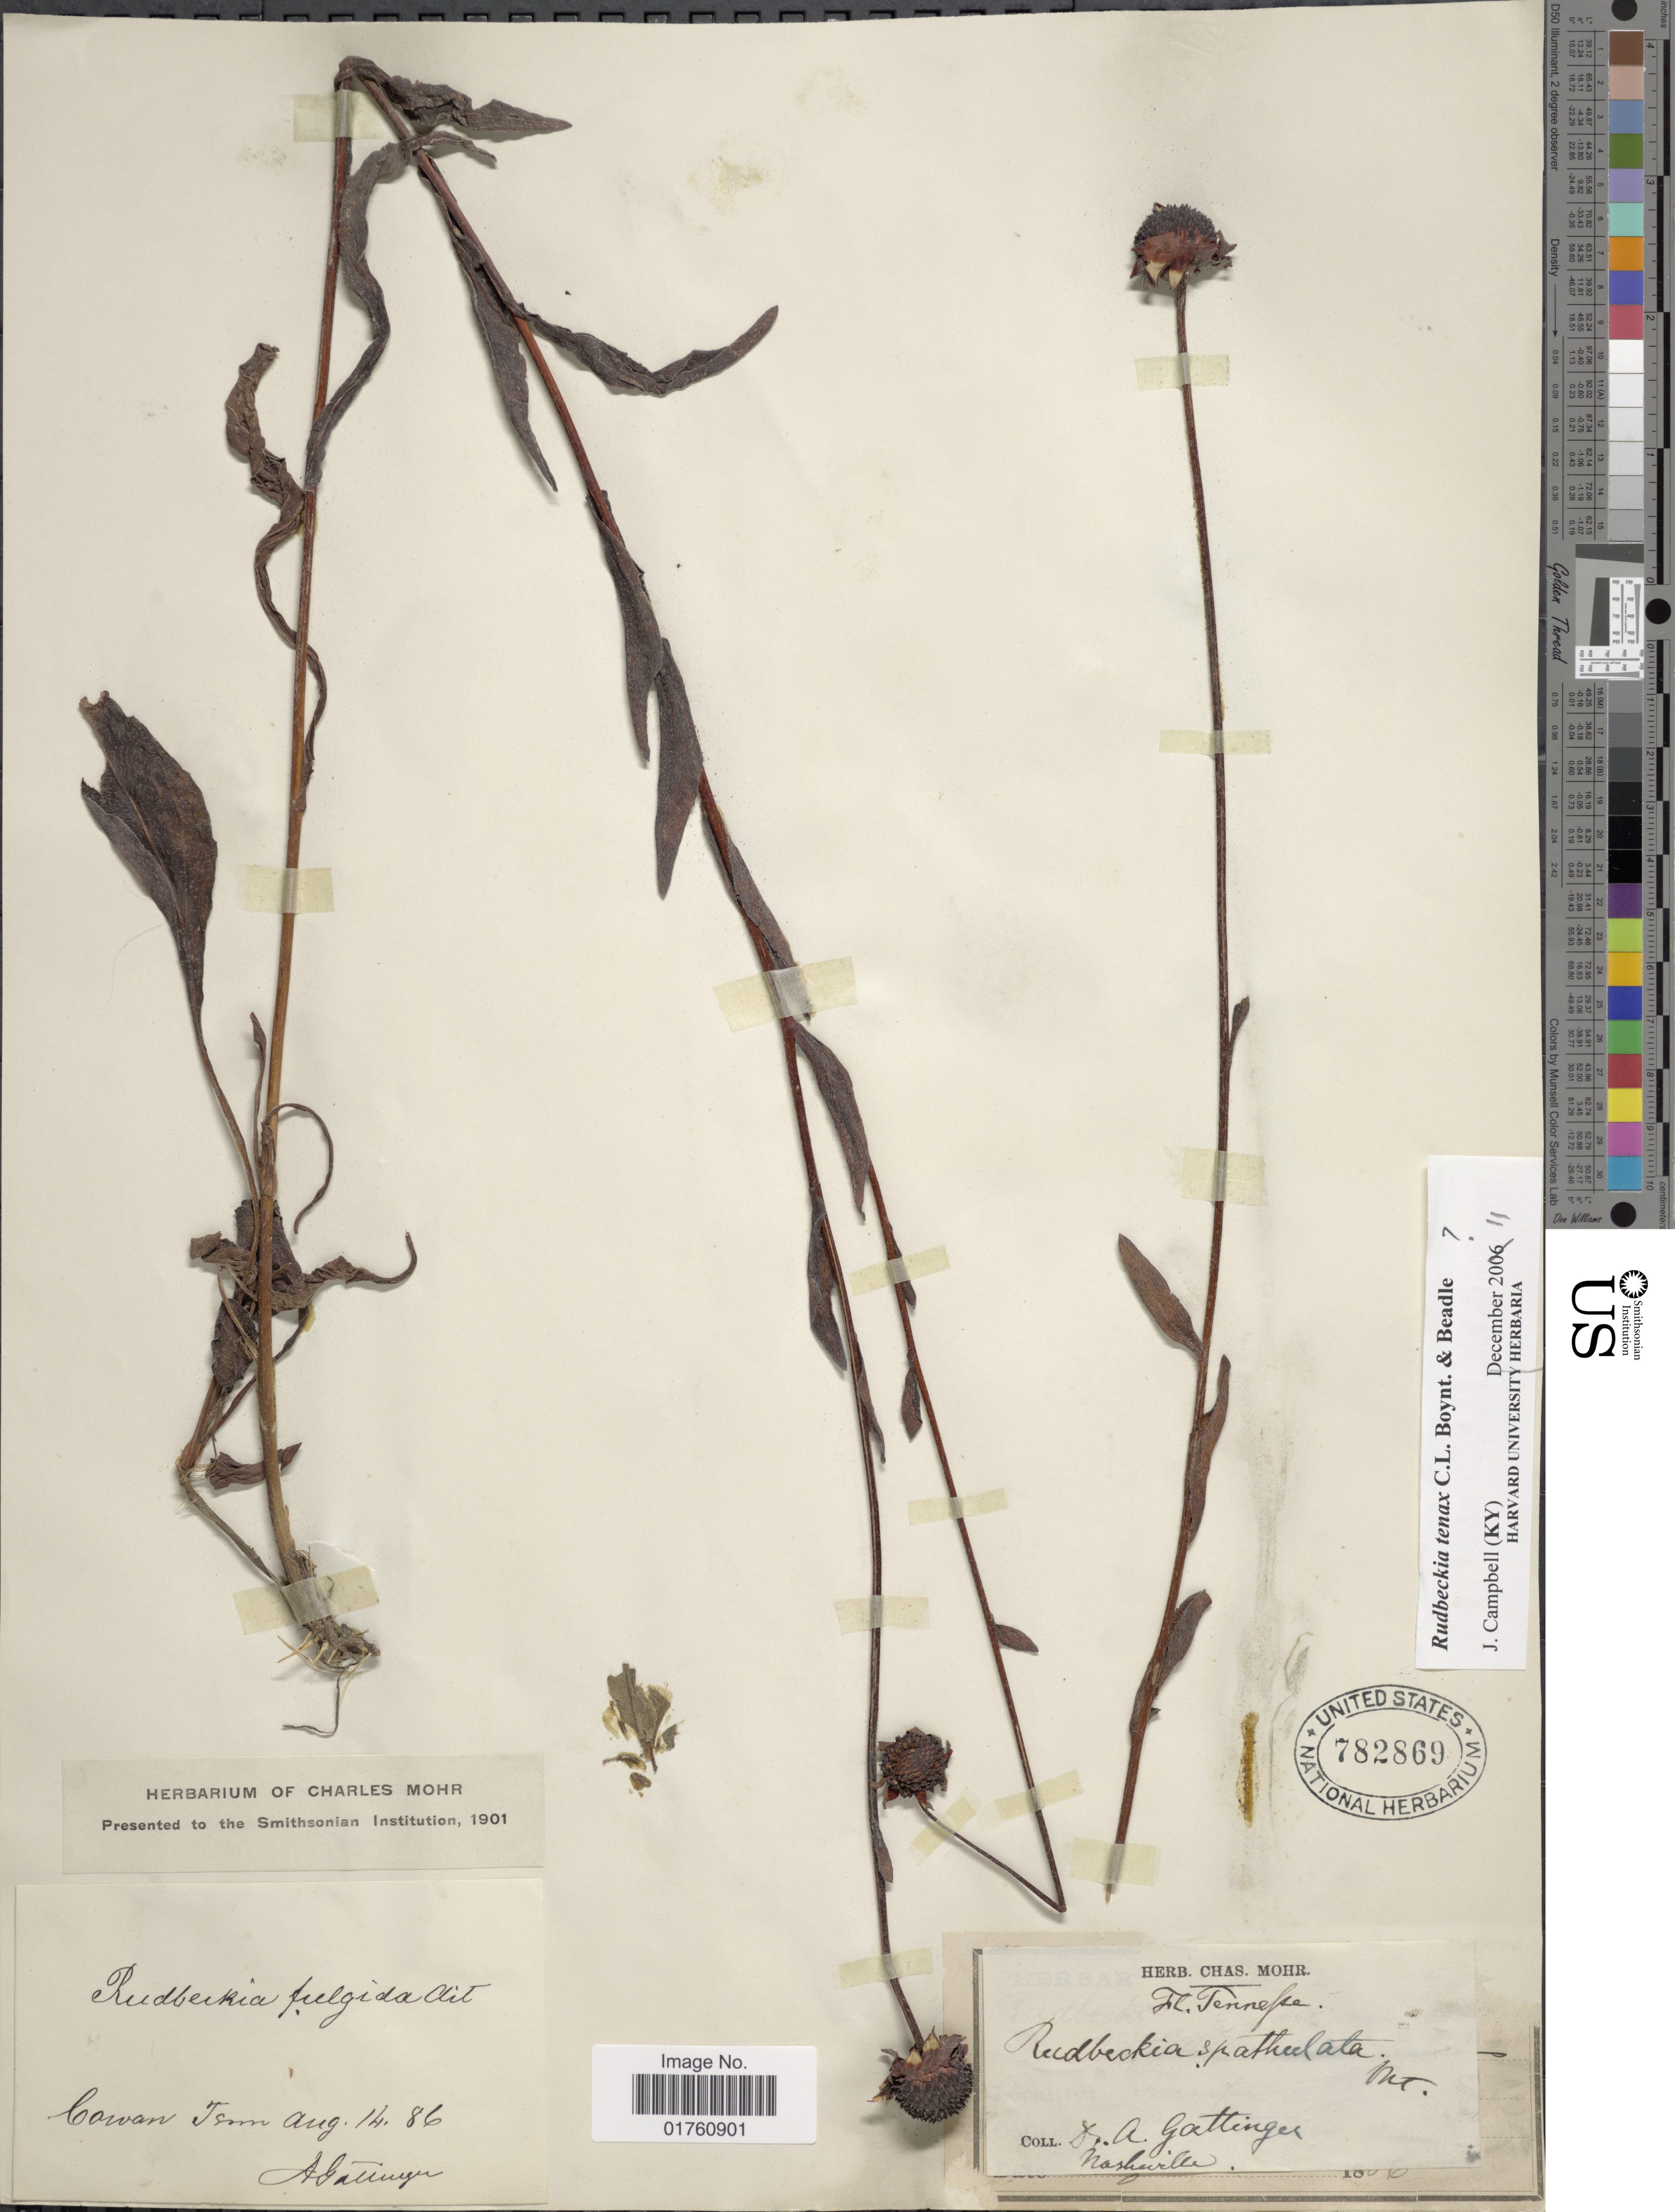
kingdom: Plantae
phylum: Tracheophyta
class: Magnoliopsida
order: Asterales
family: Asteraceae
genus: Rudbeckia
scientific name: Rudbeckia tenax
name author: C.L. Boynton & Beadle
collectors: A. Gattinger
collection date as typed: Transcribed d/m/y: 14/8/86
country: United States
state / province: Tennessee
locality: Cowan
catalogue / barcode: US 782869